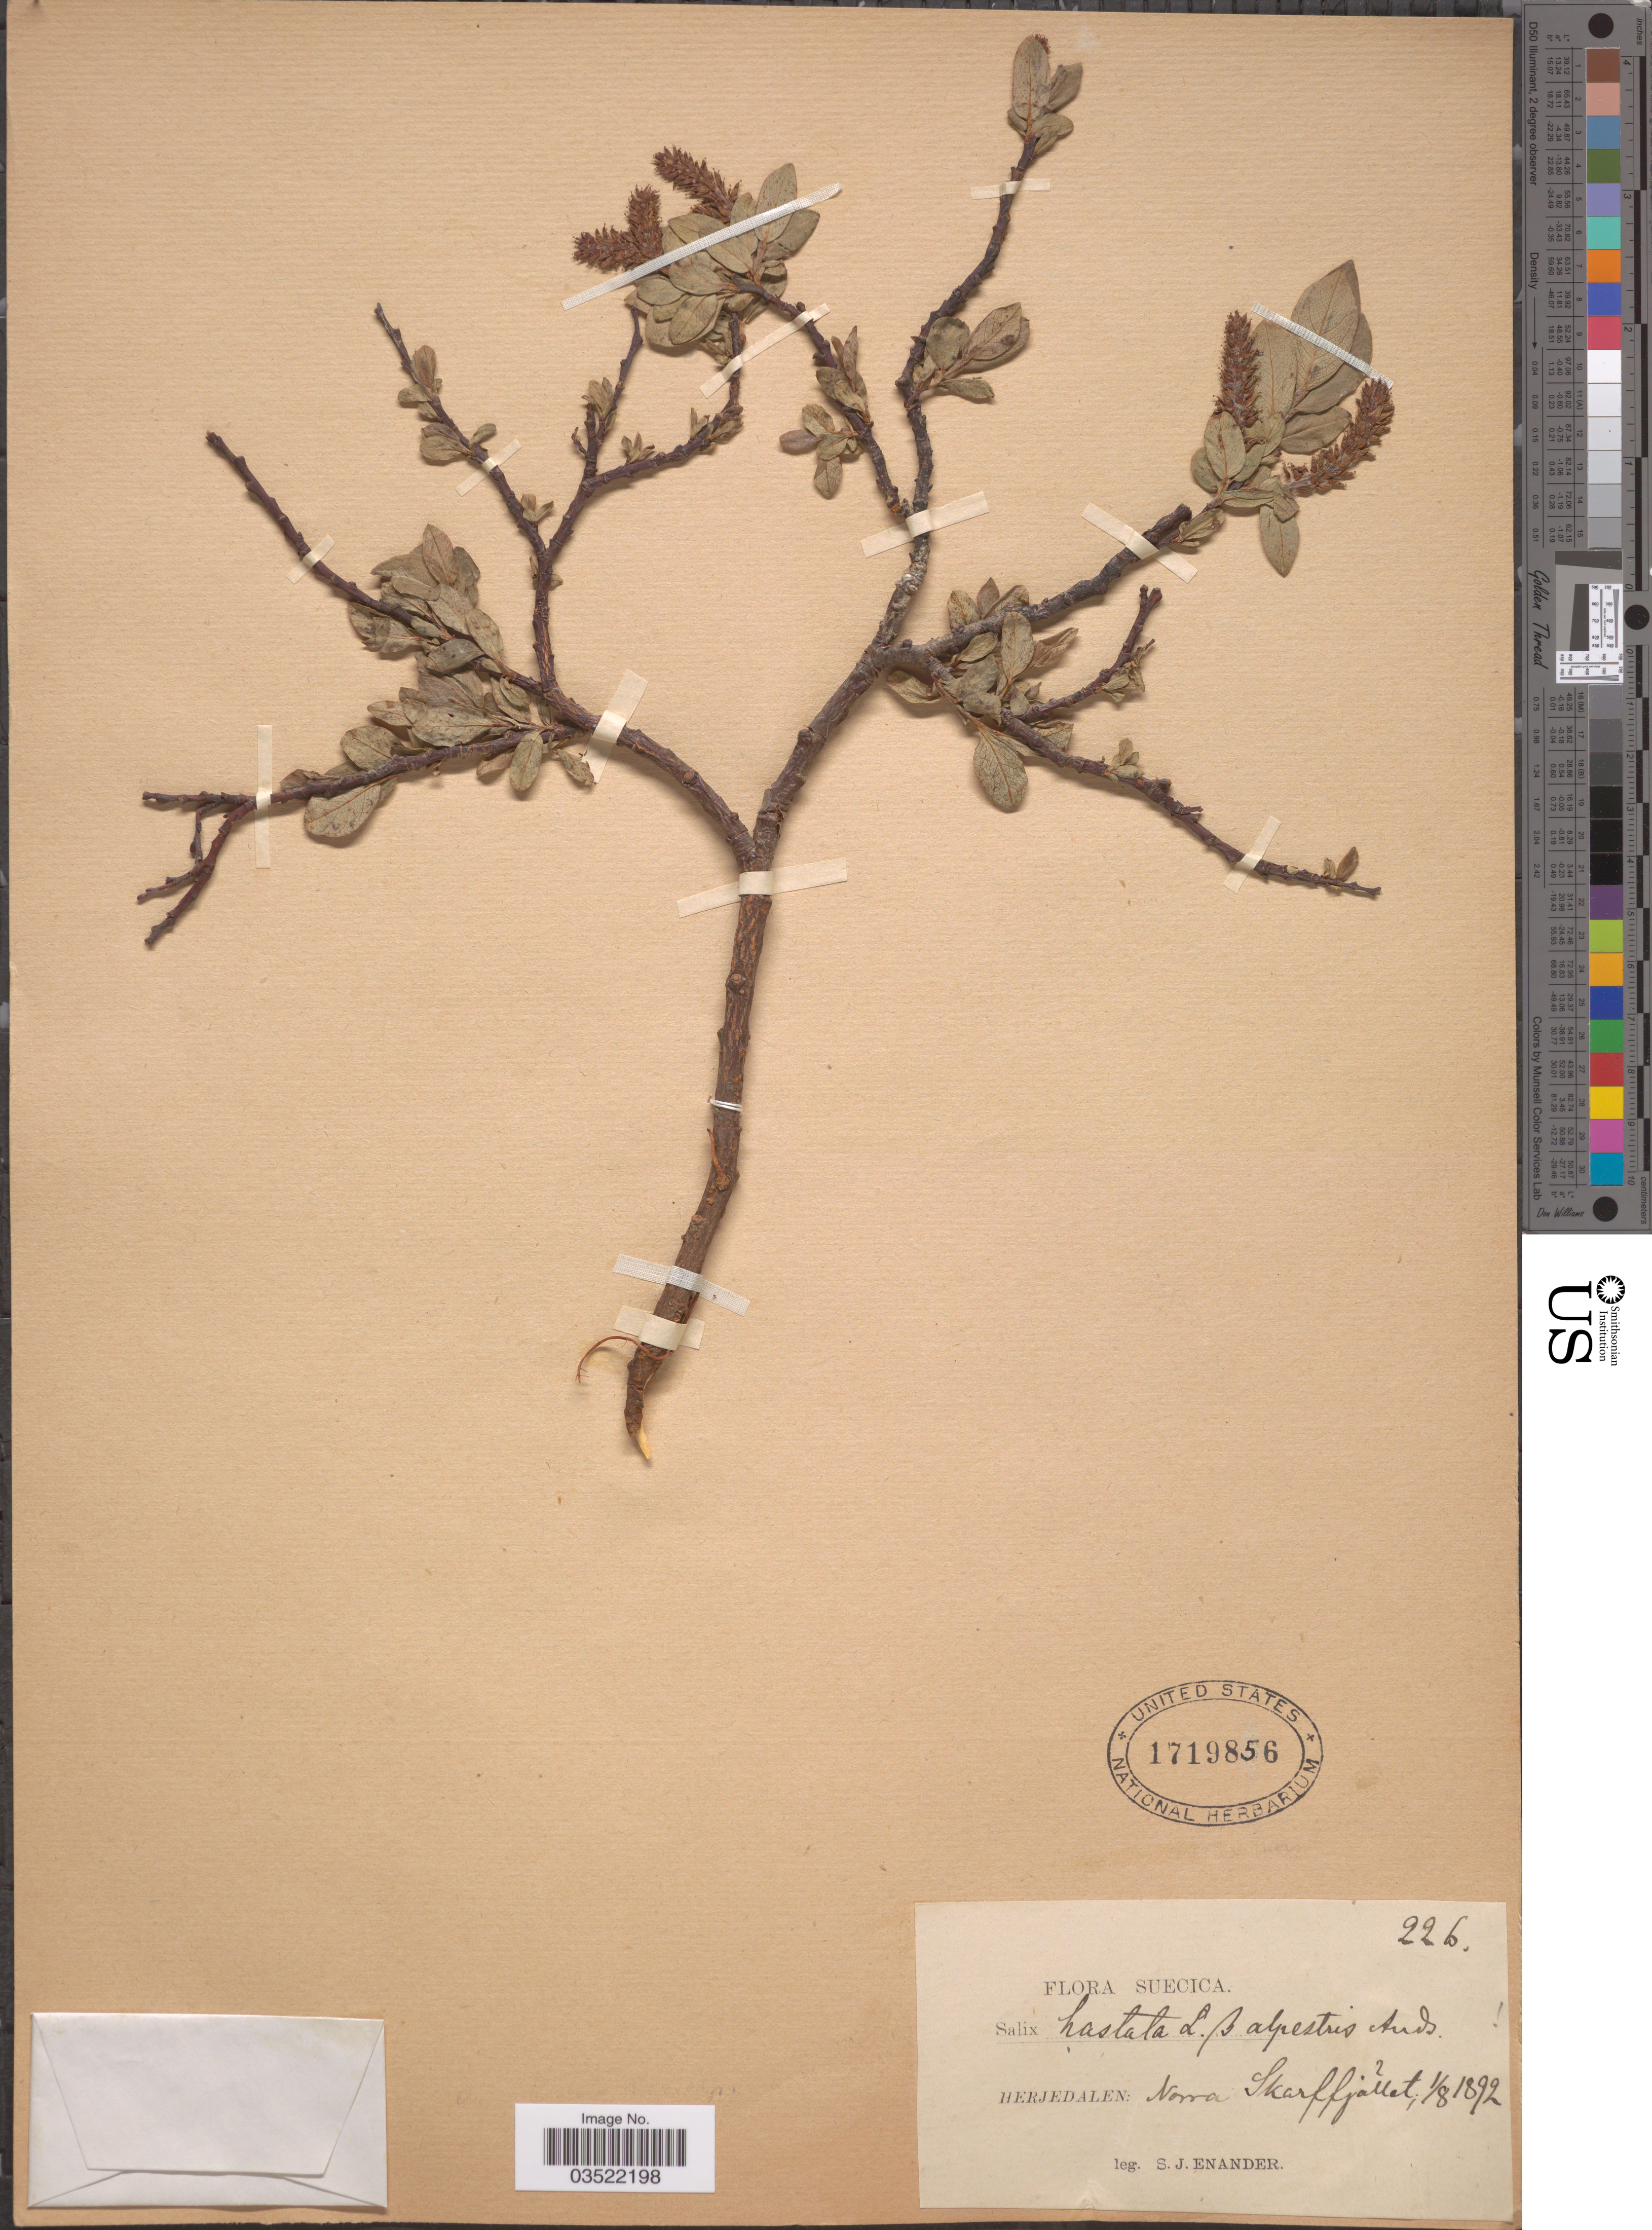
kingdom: Plantae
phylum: Tracheophyta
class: Magnoliopsida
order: Malpighiales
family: Salicaceae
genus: Salix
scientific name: Salix hastata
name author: L.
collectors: S. Enander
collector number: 226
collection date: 1892-08-01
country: Sweden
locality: Suecica. Herjedalen: Norra Skarffjallet.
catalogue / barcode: US 1719856